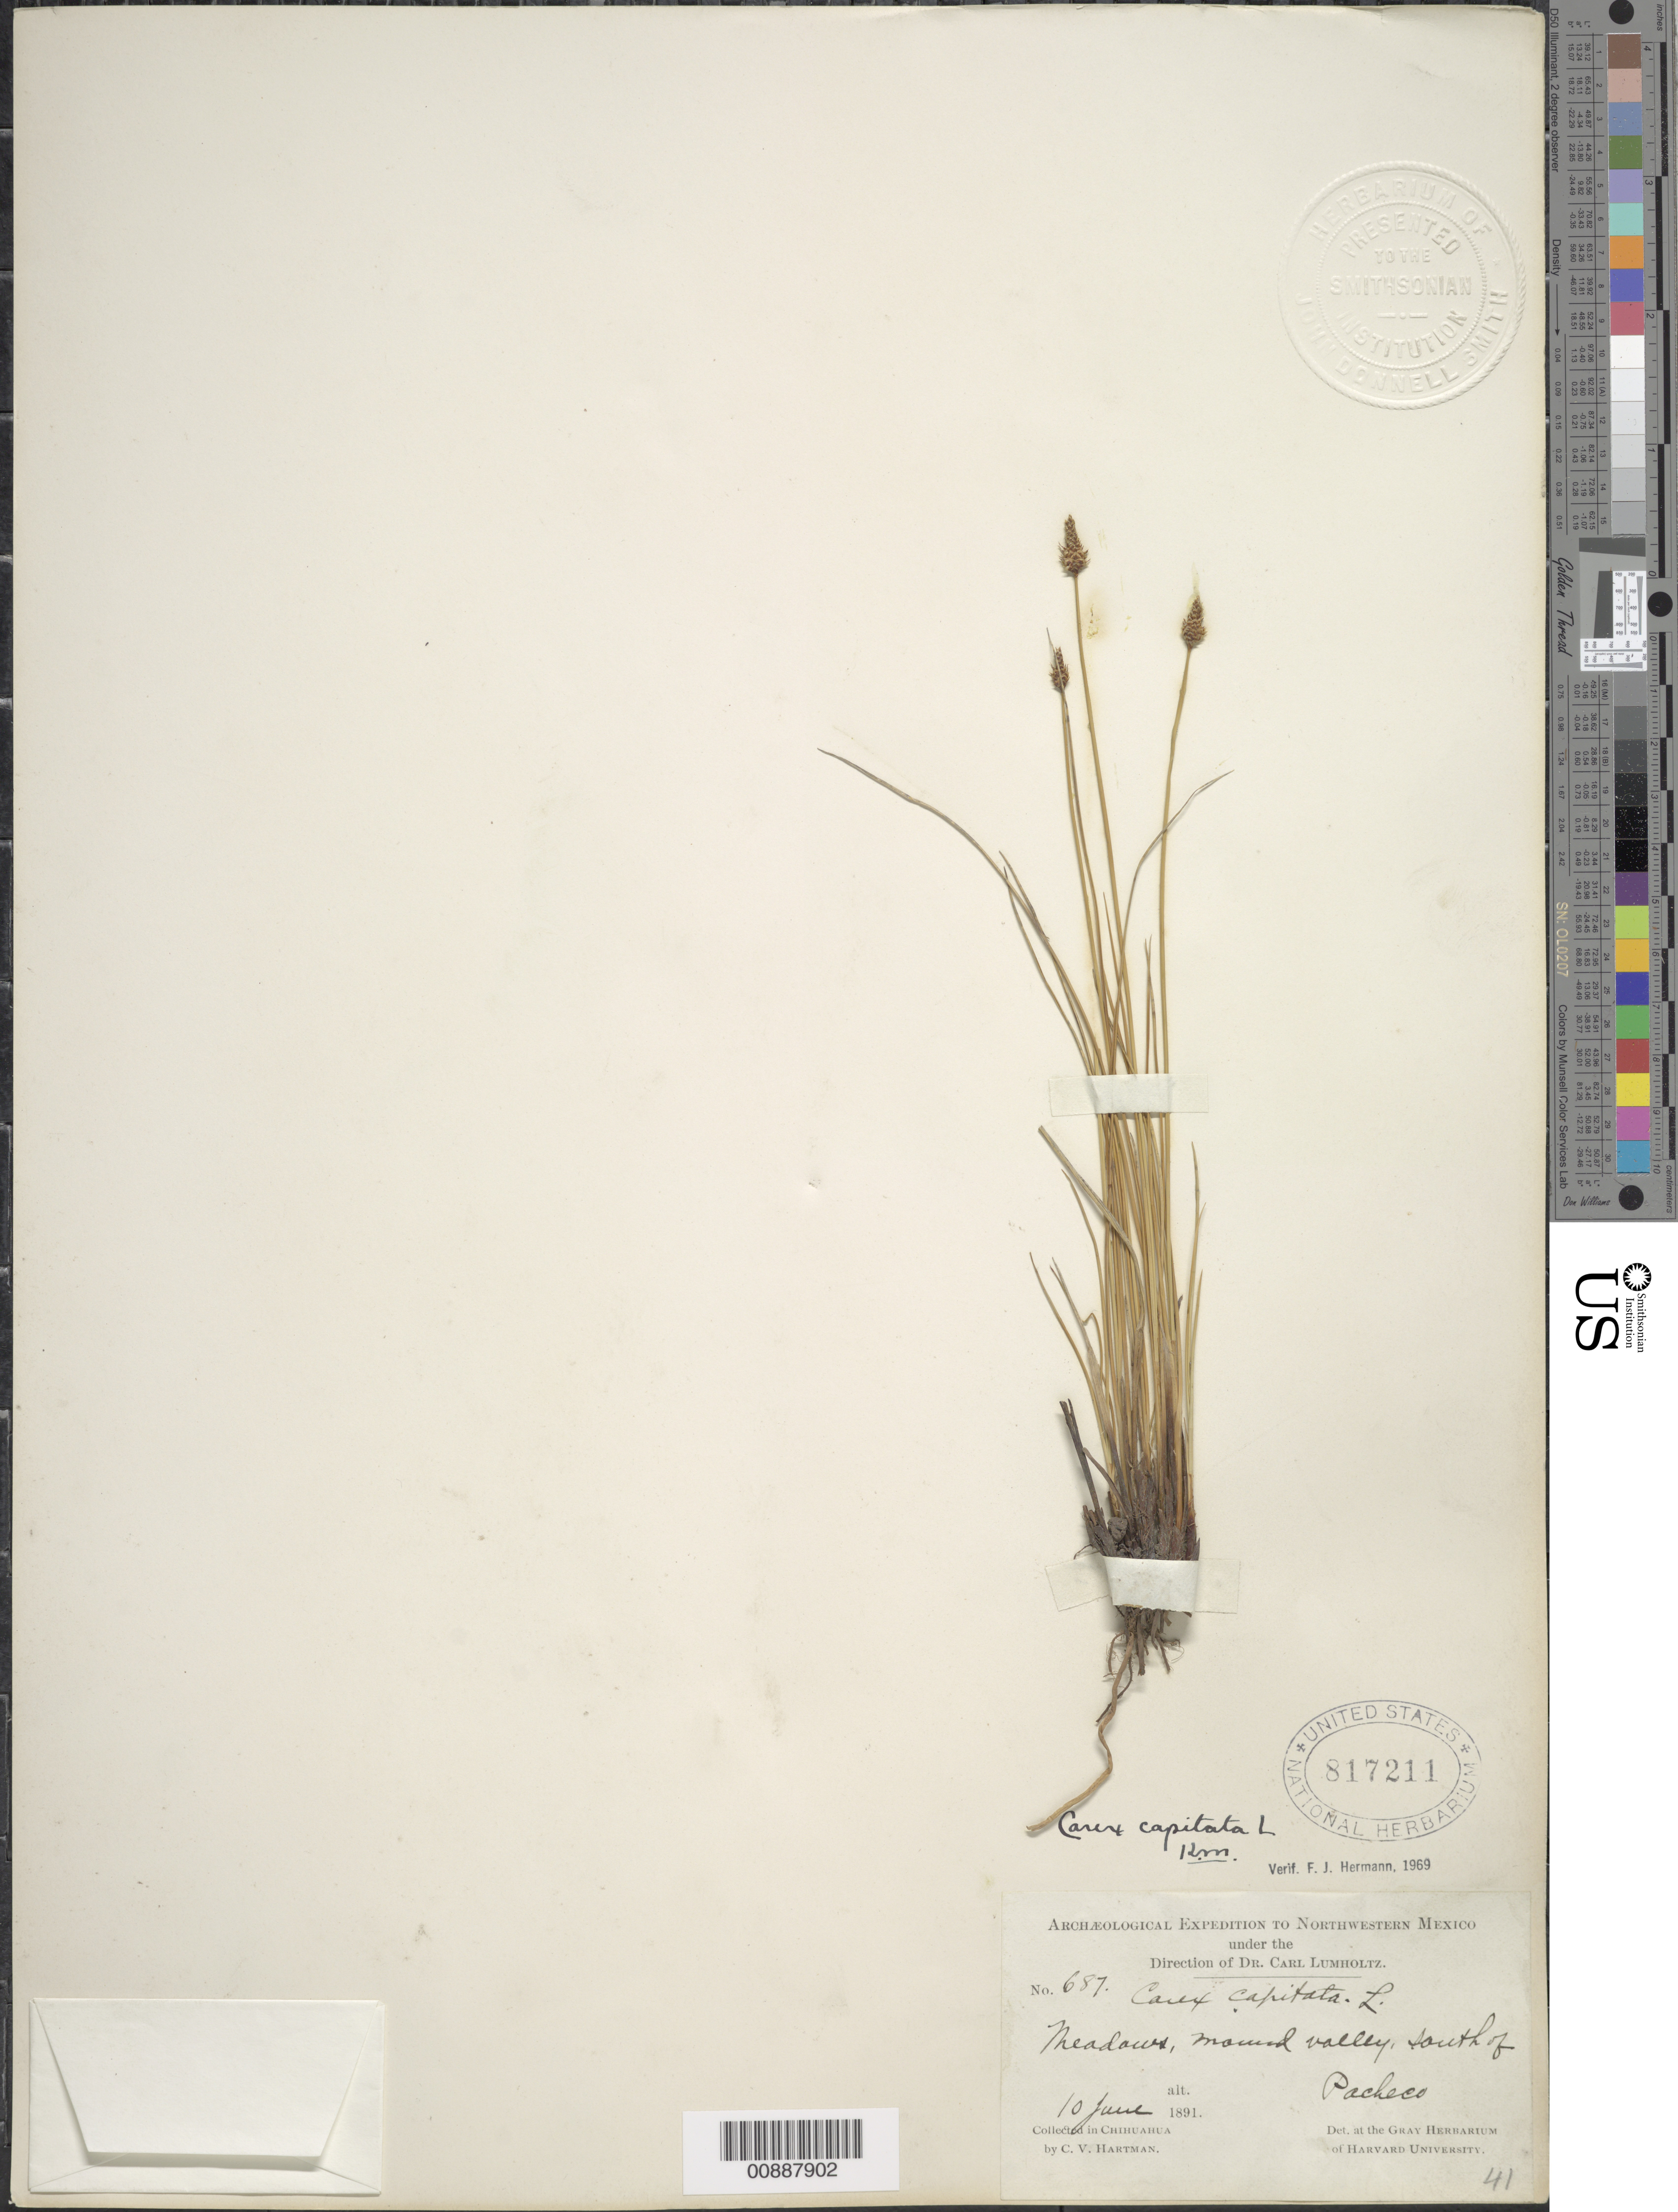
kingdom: Plantae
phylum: Tracheophyta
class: Liliopsida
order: Poales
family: Cyperaceae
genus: Carex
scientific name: Carex capitata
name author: L.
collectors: C. V. Hartman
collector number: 687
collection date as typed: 10 Jun 1891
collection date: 1891-06-10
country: Mexico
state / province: Chihuahua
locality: Mound Valley, south of Pacheco, Chihuahua.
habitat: Meadows.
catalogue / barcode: US 817211